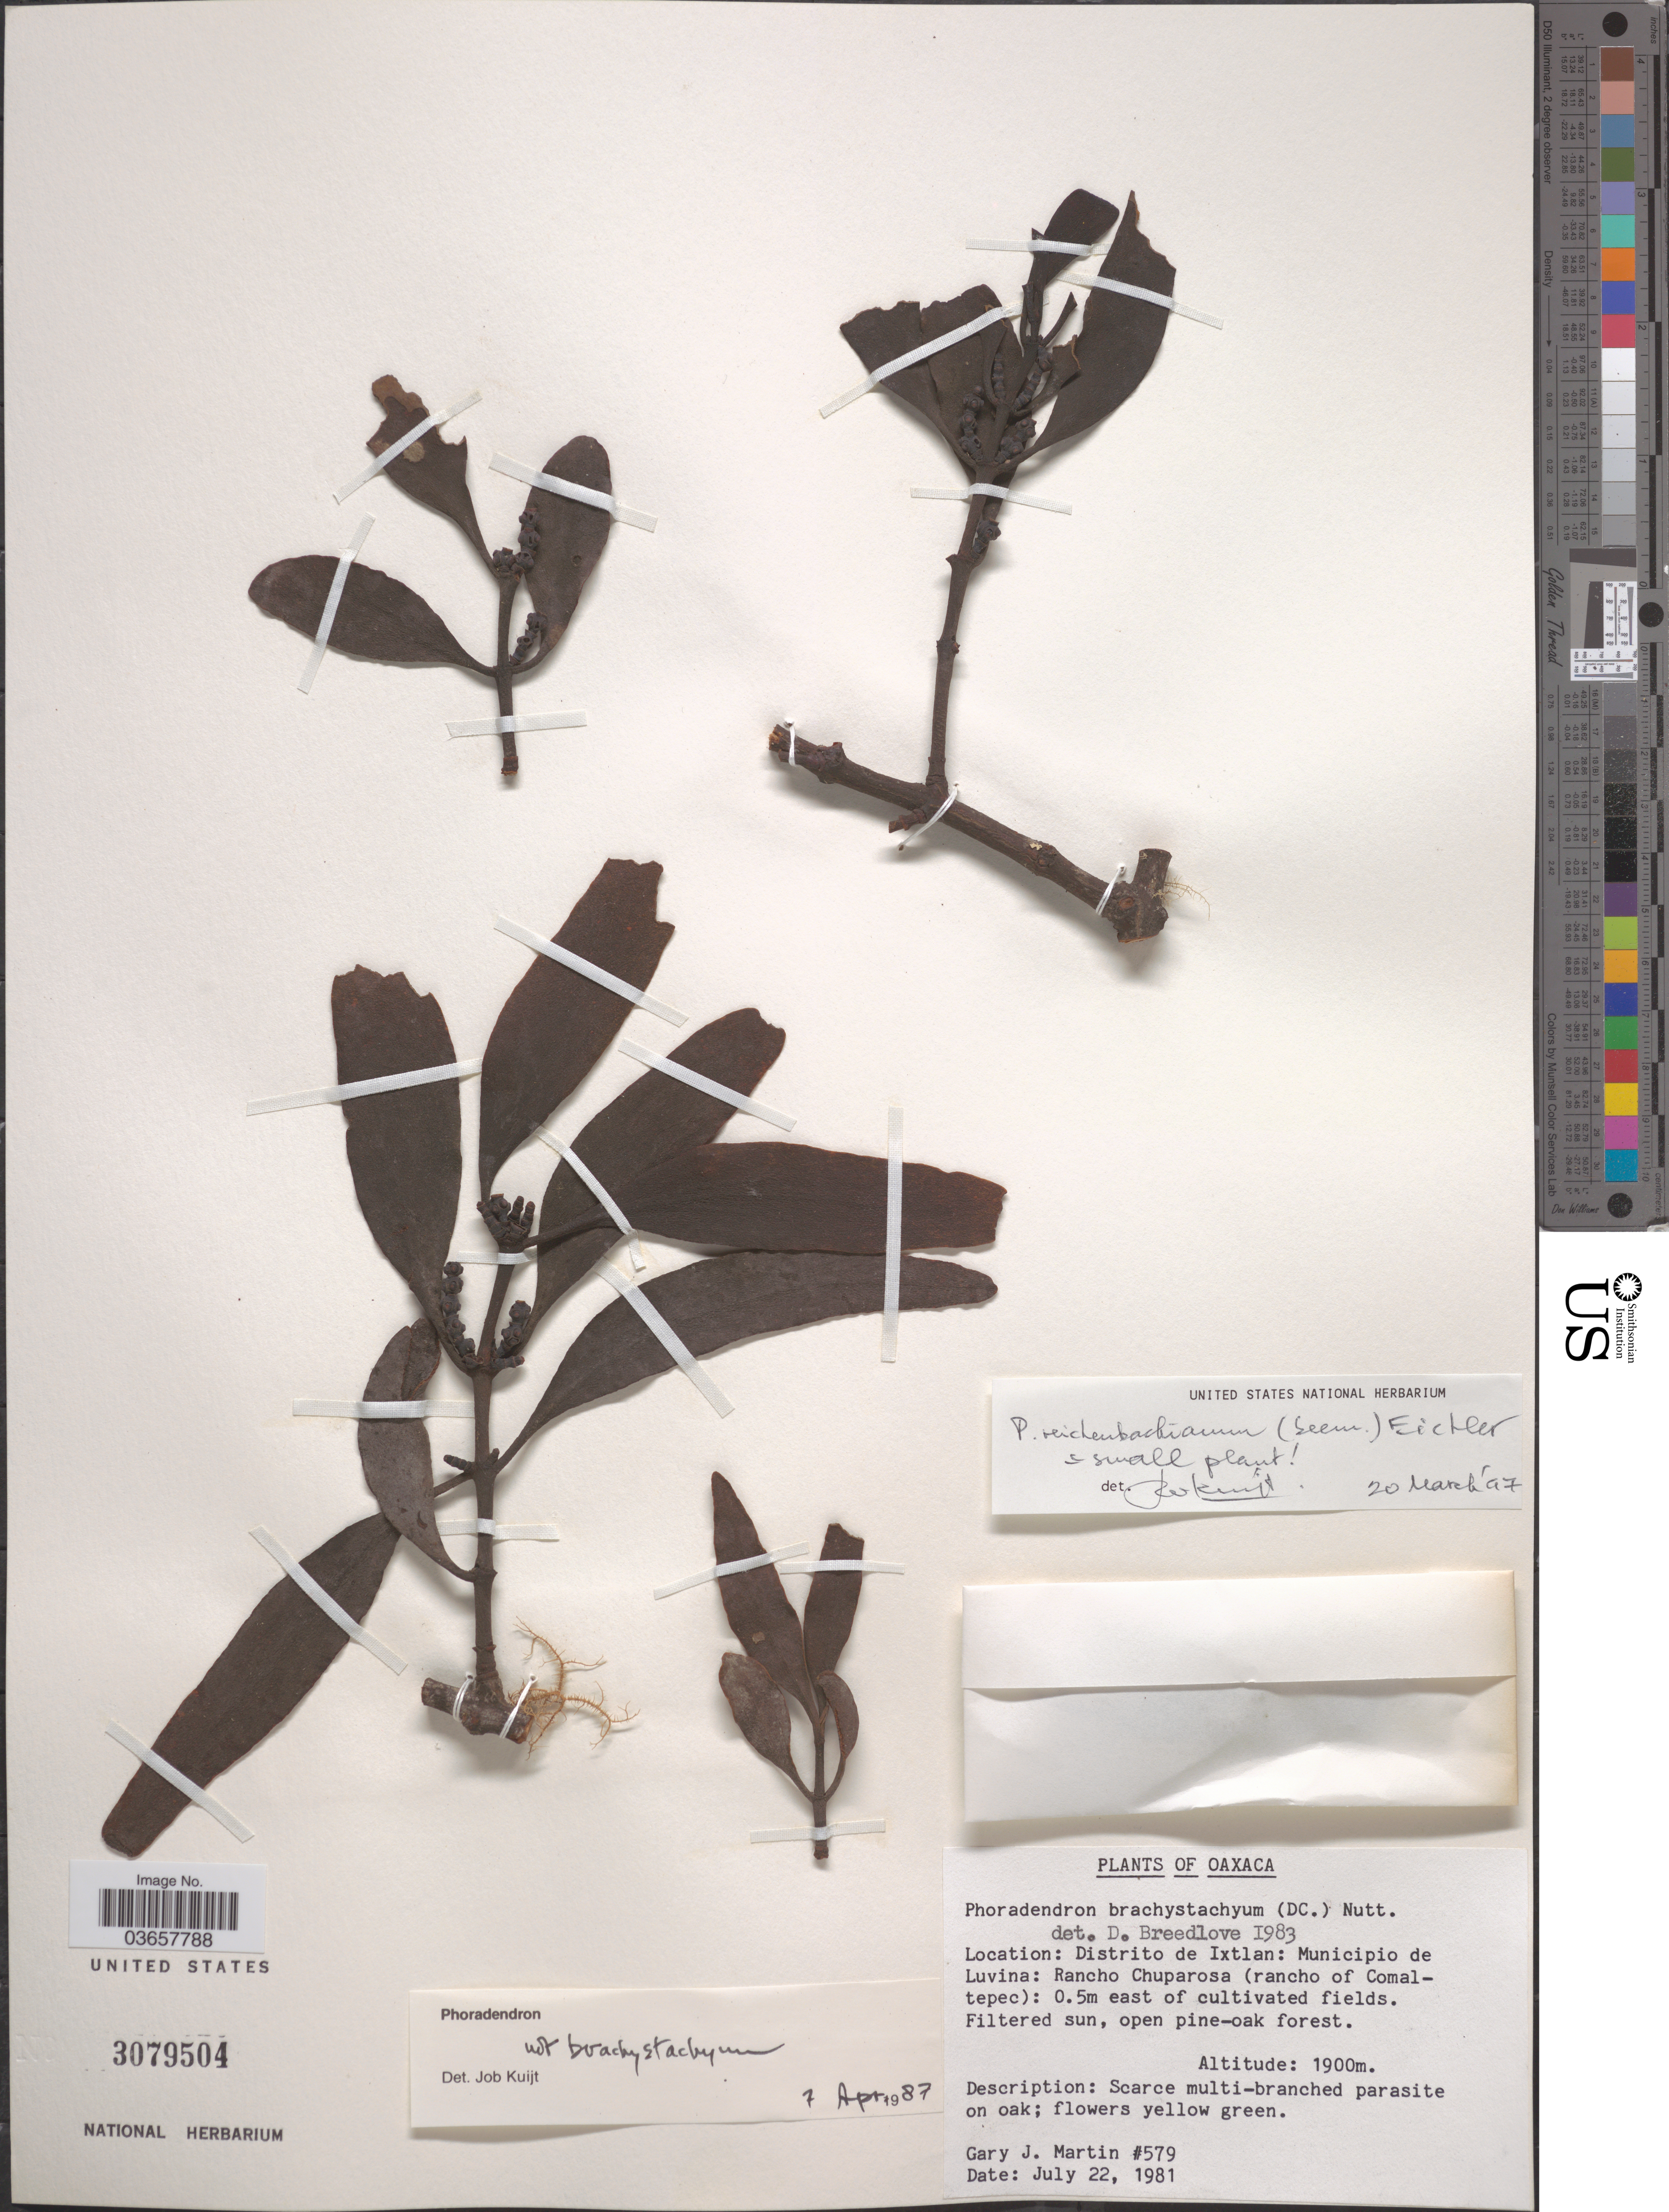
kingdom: Plantae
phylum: Tracheophyta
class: Magnoliopsida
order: Santalales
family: Viscaceae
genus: Phoradendron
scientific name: Phoradendron reichenbachianum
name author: (Seem.) Oliv.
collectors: G. J. Martin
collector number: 579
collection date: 1981-07-22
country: Mexico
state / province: Oaxaca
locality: Distrito de Ixtlan: Municipio de Luvina: Rancho Chuparosa (rancho of Comaltepec): 0.5m east of cultivated fields.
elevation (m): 1900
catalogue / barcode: US 3079504